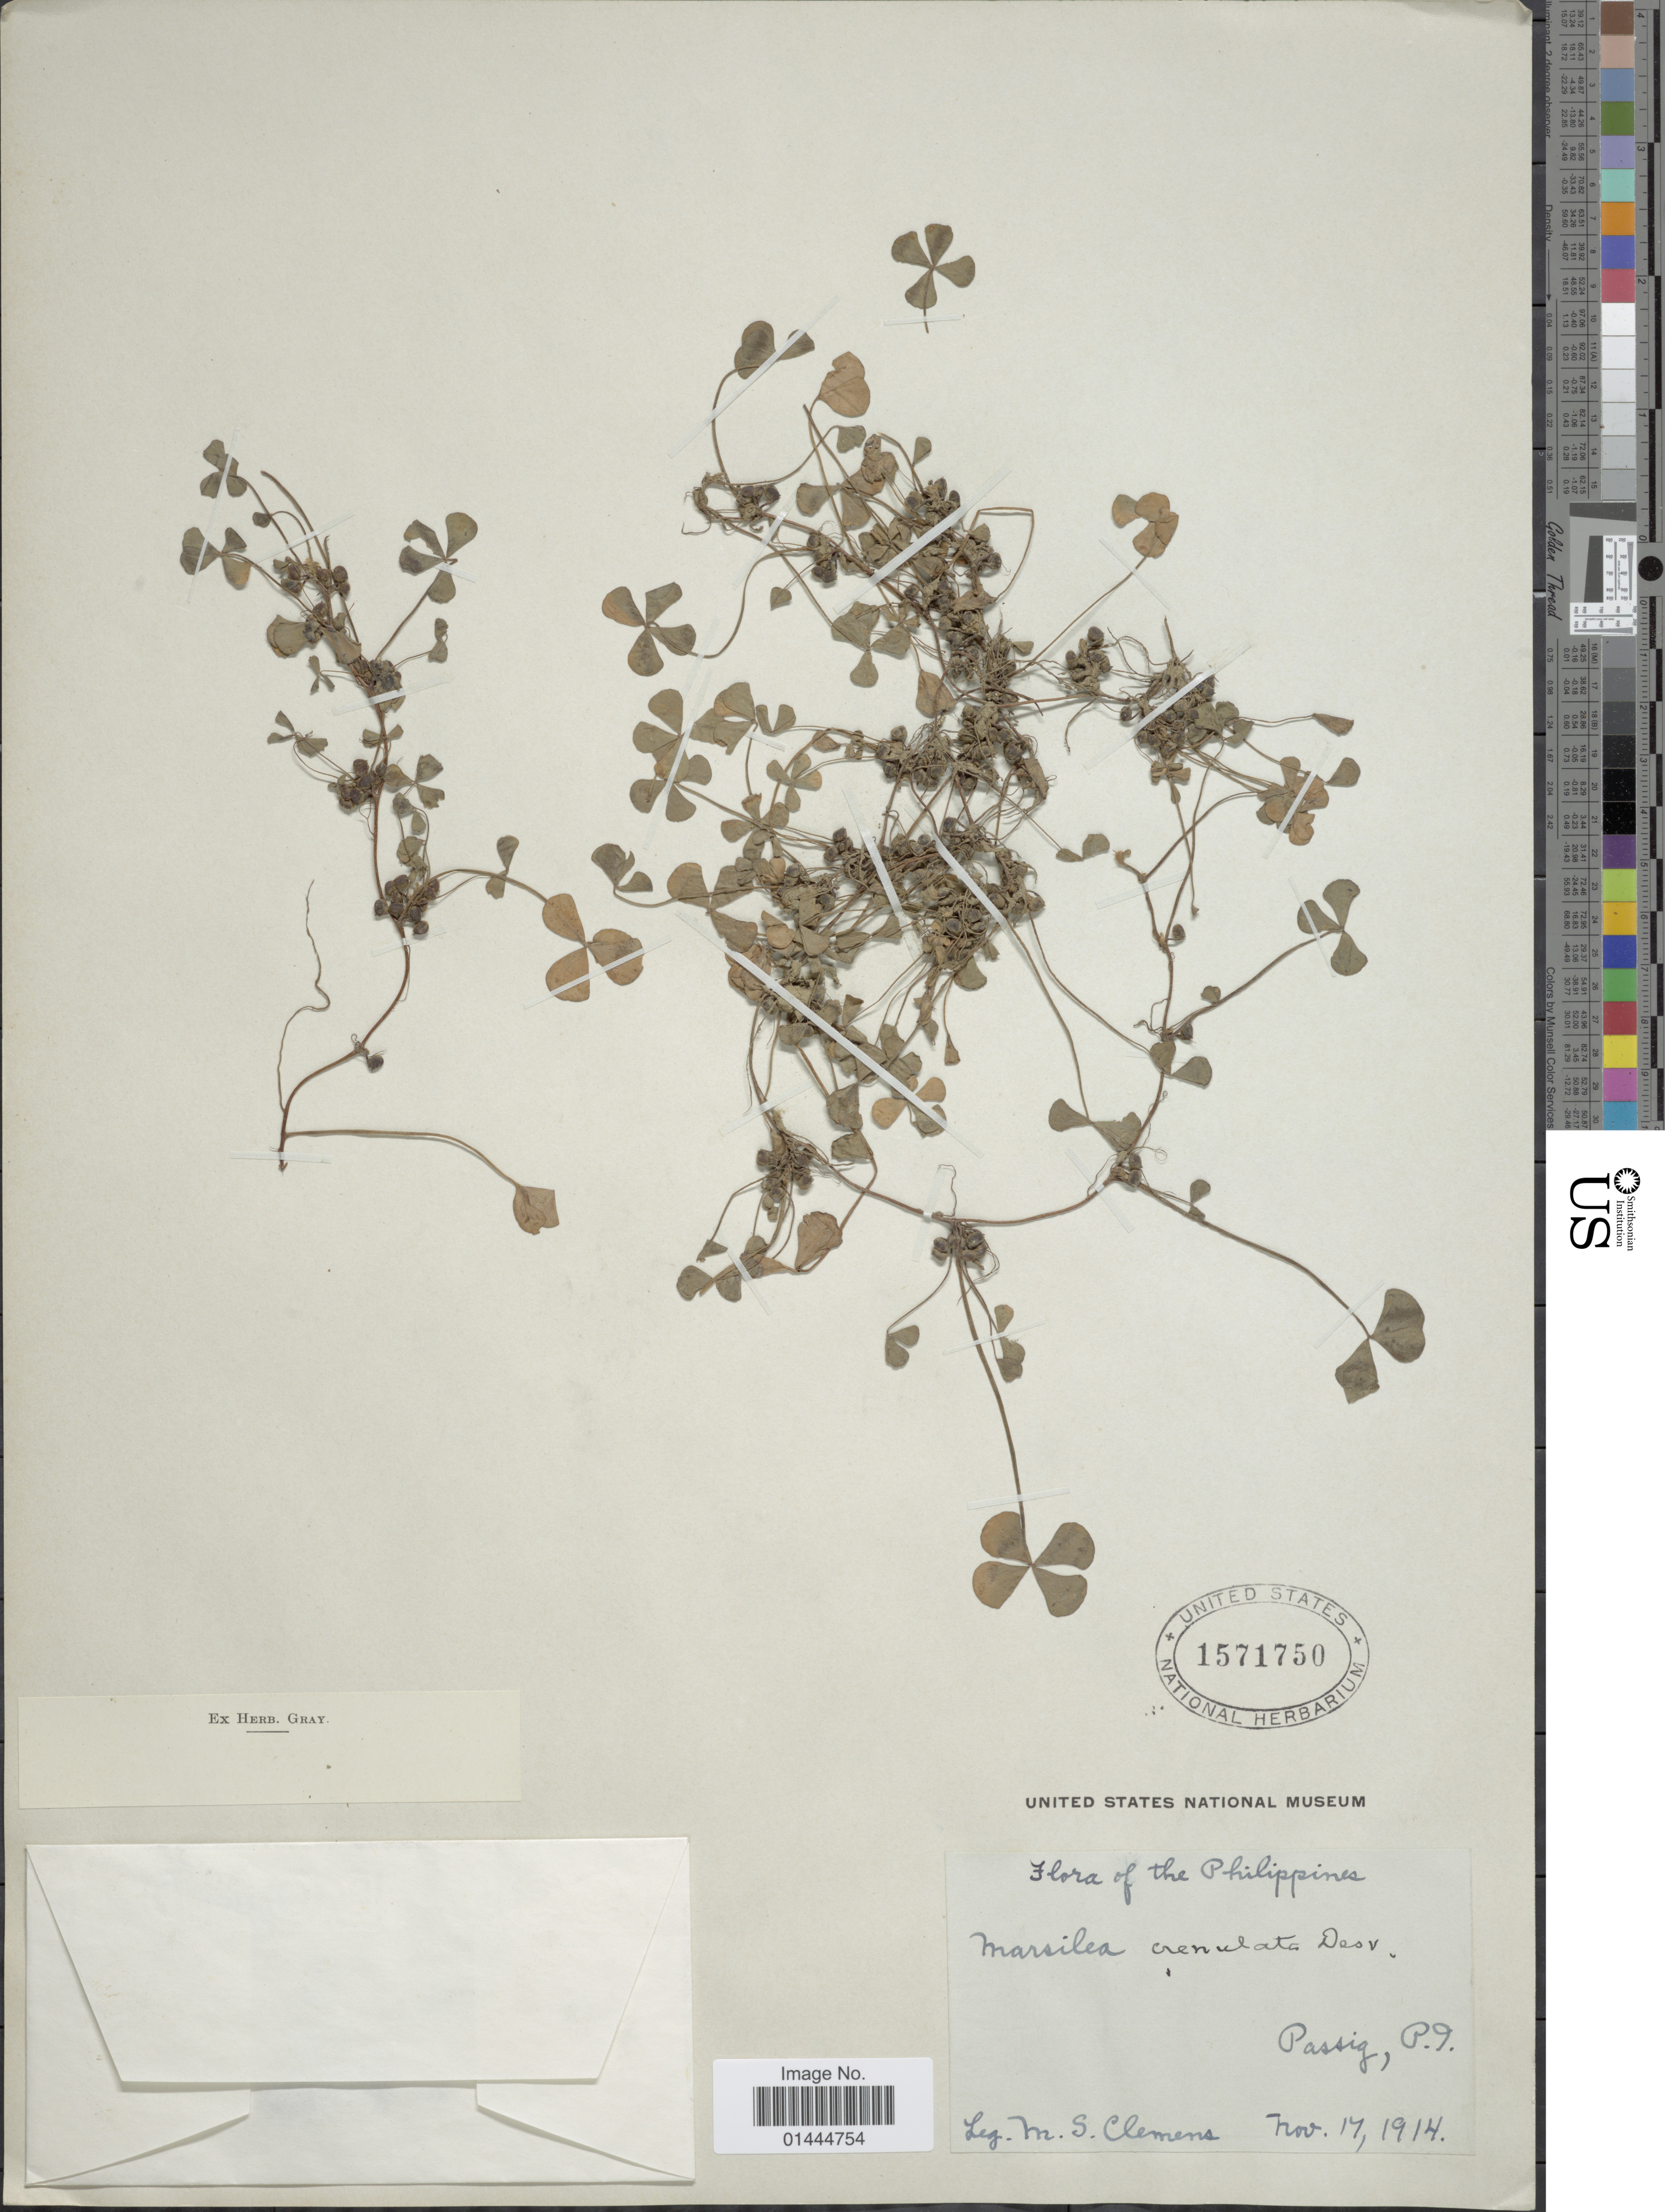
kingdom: Plantae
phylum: Tracheophyta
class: Polypodiopsida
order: Salviniales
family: Marsileaceae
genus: Marsilea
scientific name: Marsilea crenata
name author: C. Presl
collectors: M. S. Clemens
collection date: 1914-11-17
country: Philippines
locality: Passig Islet.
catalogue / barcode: US 1571750